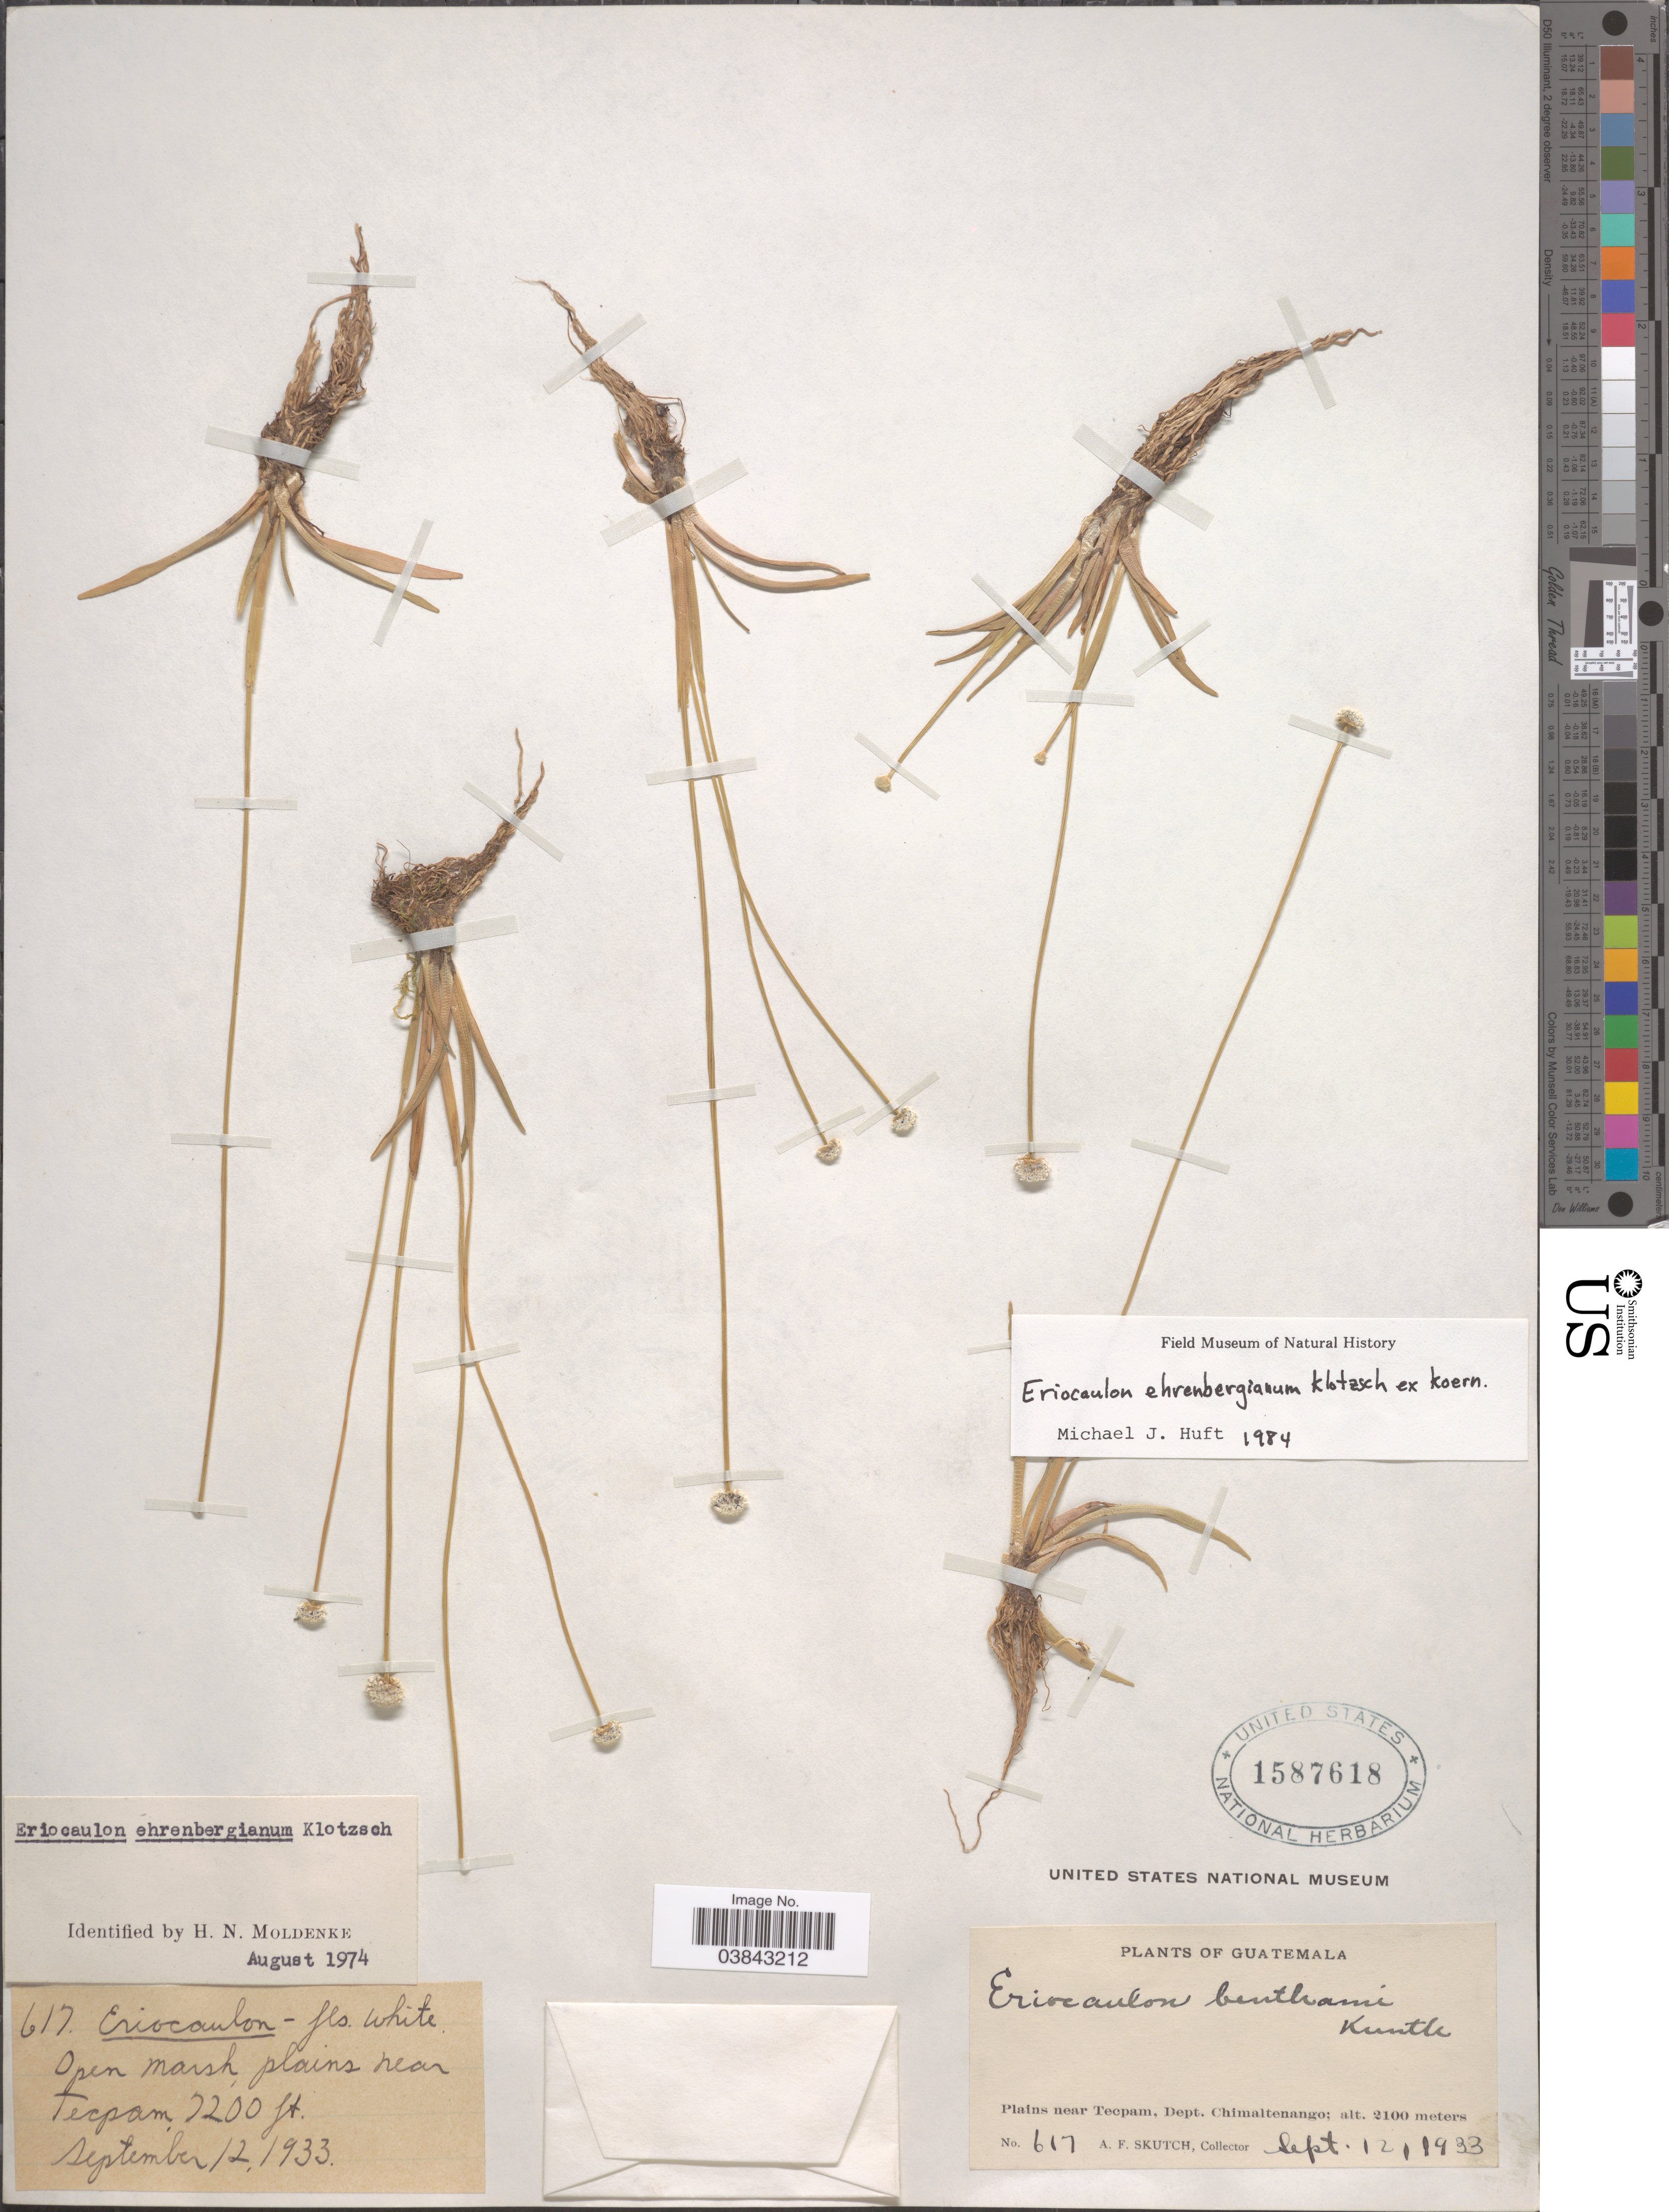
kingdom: Plantae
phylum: Tracheophyta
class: Liliopsida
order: Poales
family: Eriocaulaceae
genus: Eriocaulon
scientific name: Eriocaulon ehrenbergianum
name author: Klotzsch ex Körn. in Mart.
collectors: A. F. Skutch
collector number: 617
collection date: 1933-09-12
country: Guatemala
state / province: Chimaltenango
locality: Plains near Tecpam, Dept. Chimaltenango.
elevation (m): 2100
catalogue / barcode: US 1587618